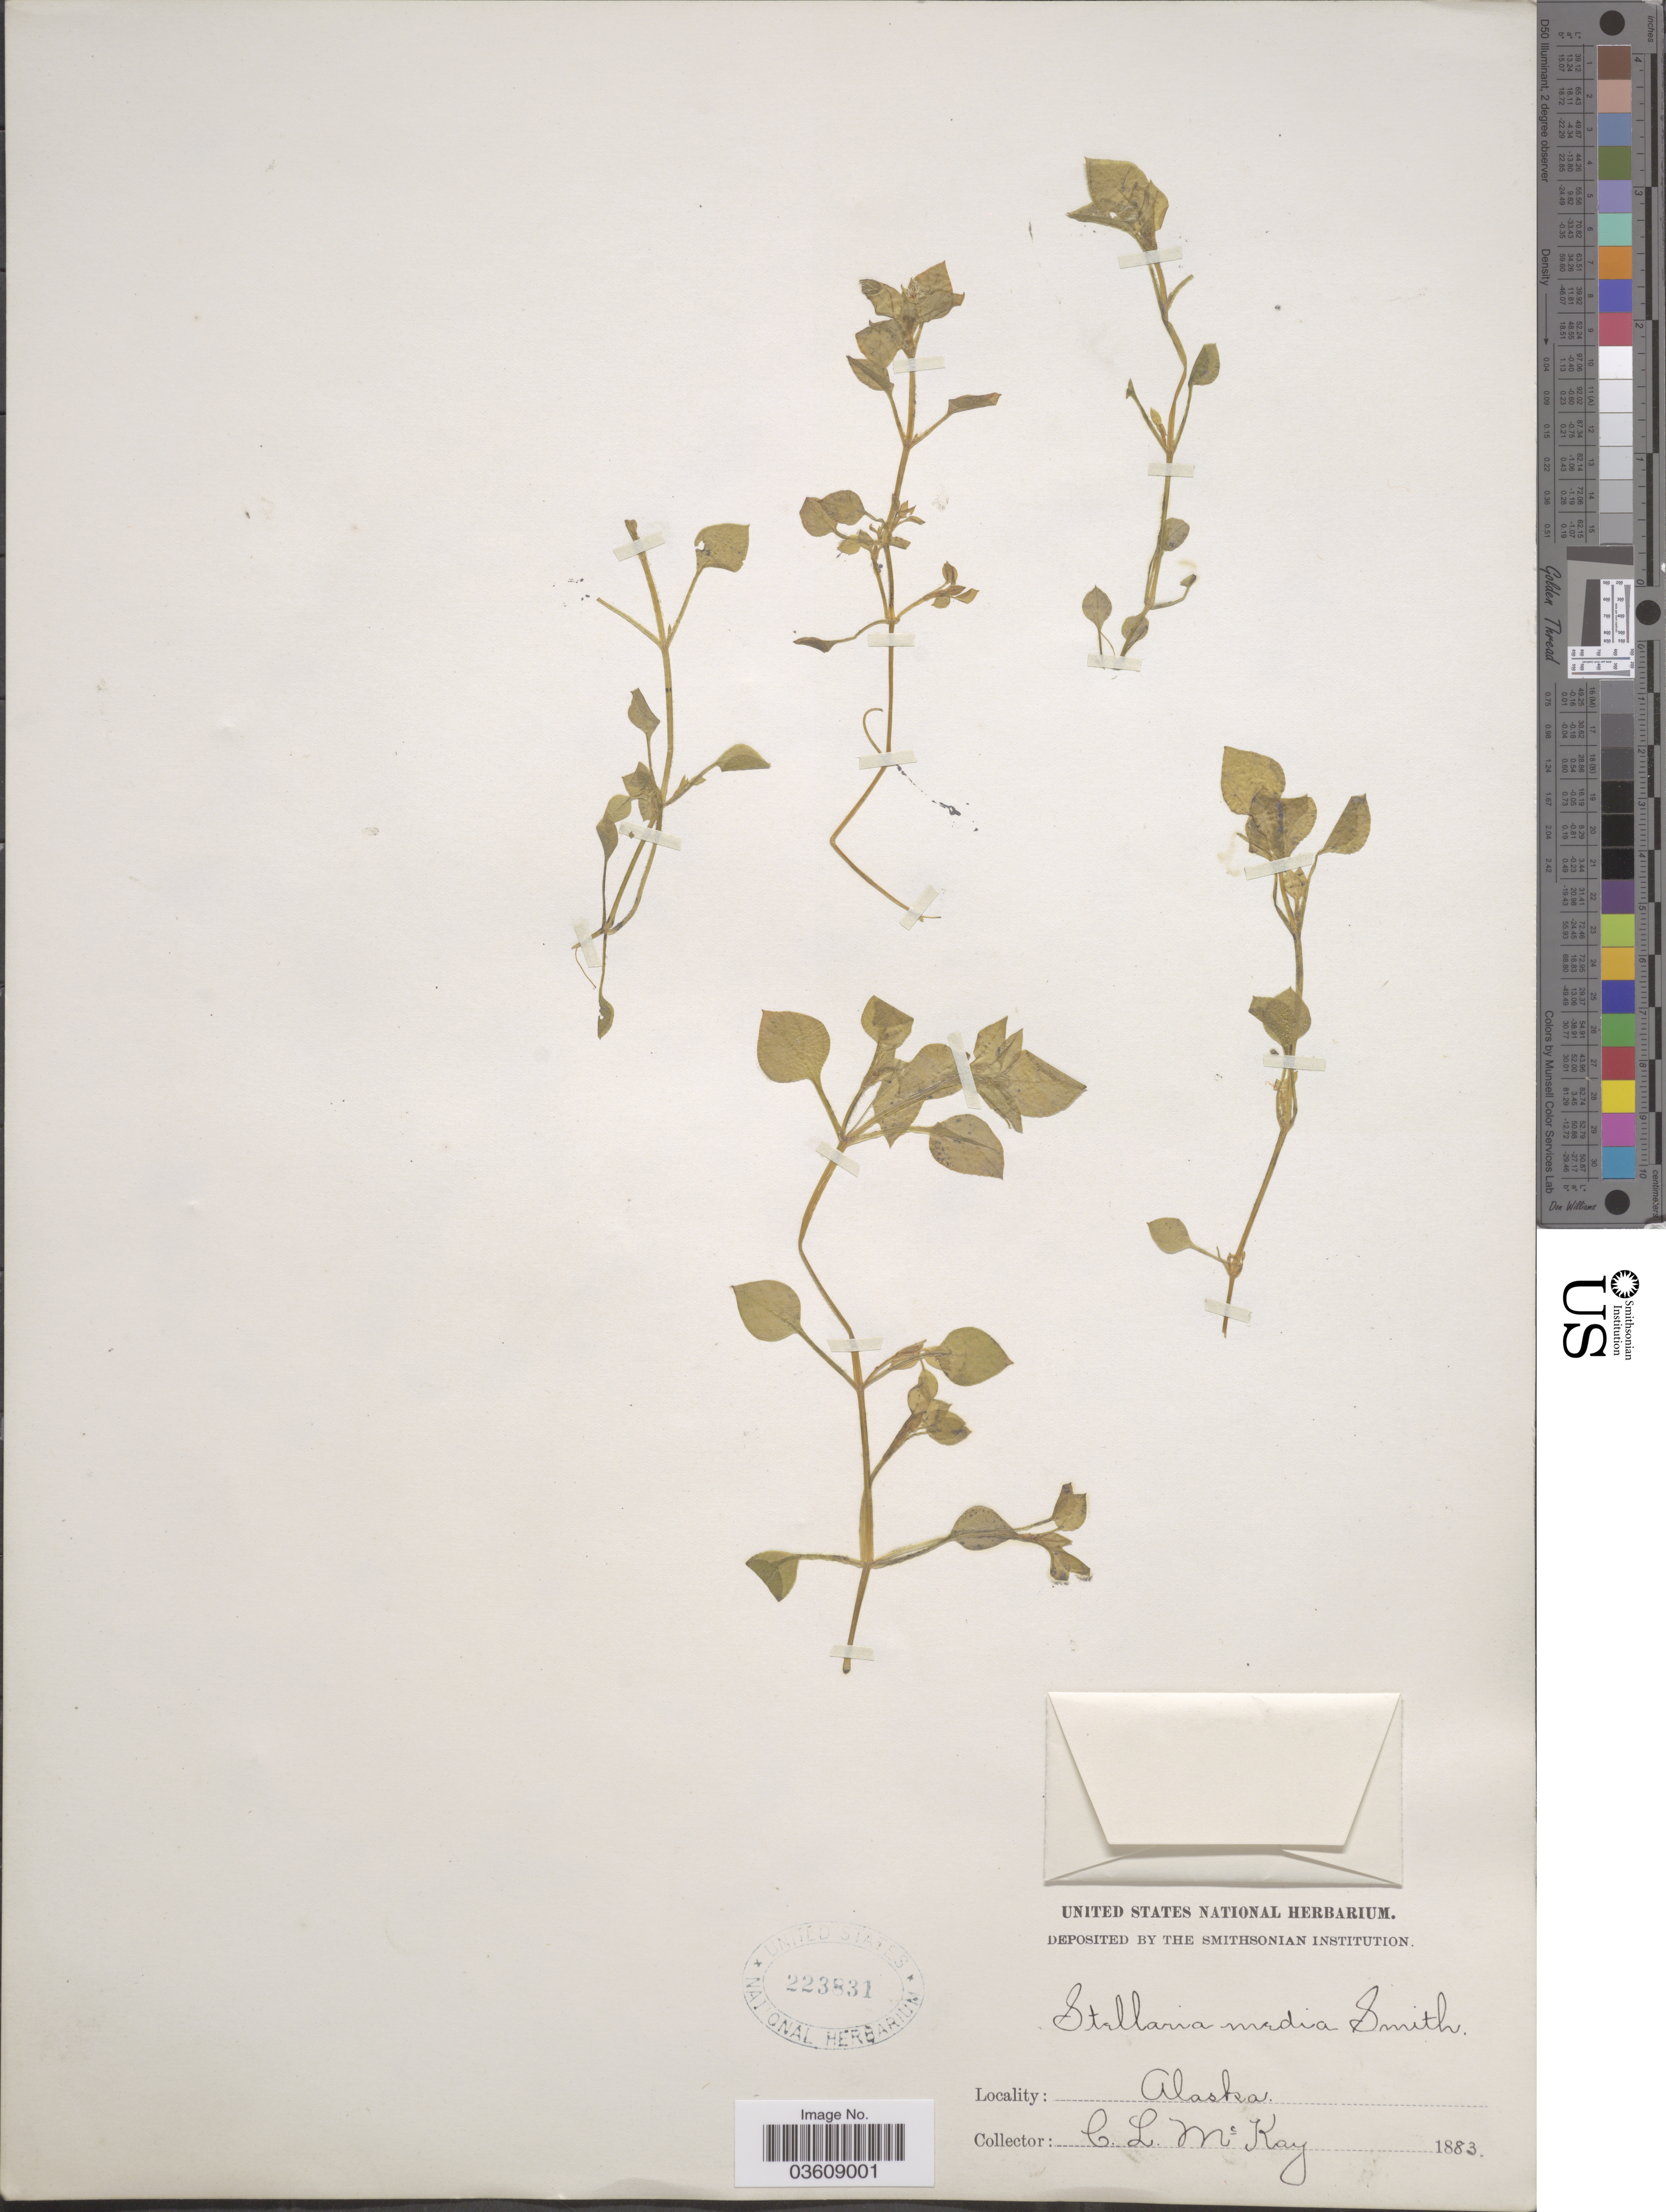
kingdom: Plantae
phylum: Tracheophyta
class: Magnoliopsida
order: Caryophyllales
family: Caryophyllaceae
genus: Stellaria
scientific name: Stellaria media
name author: (L.) Vill.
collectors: C. McKay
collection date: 1883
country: United States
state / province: Alaska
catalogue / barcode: US 223831